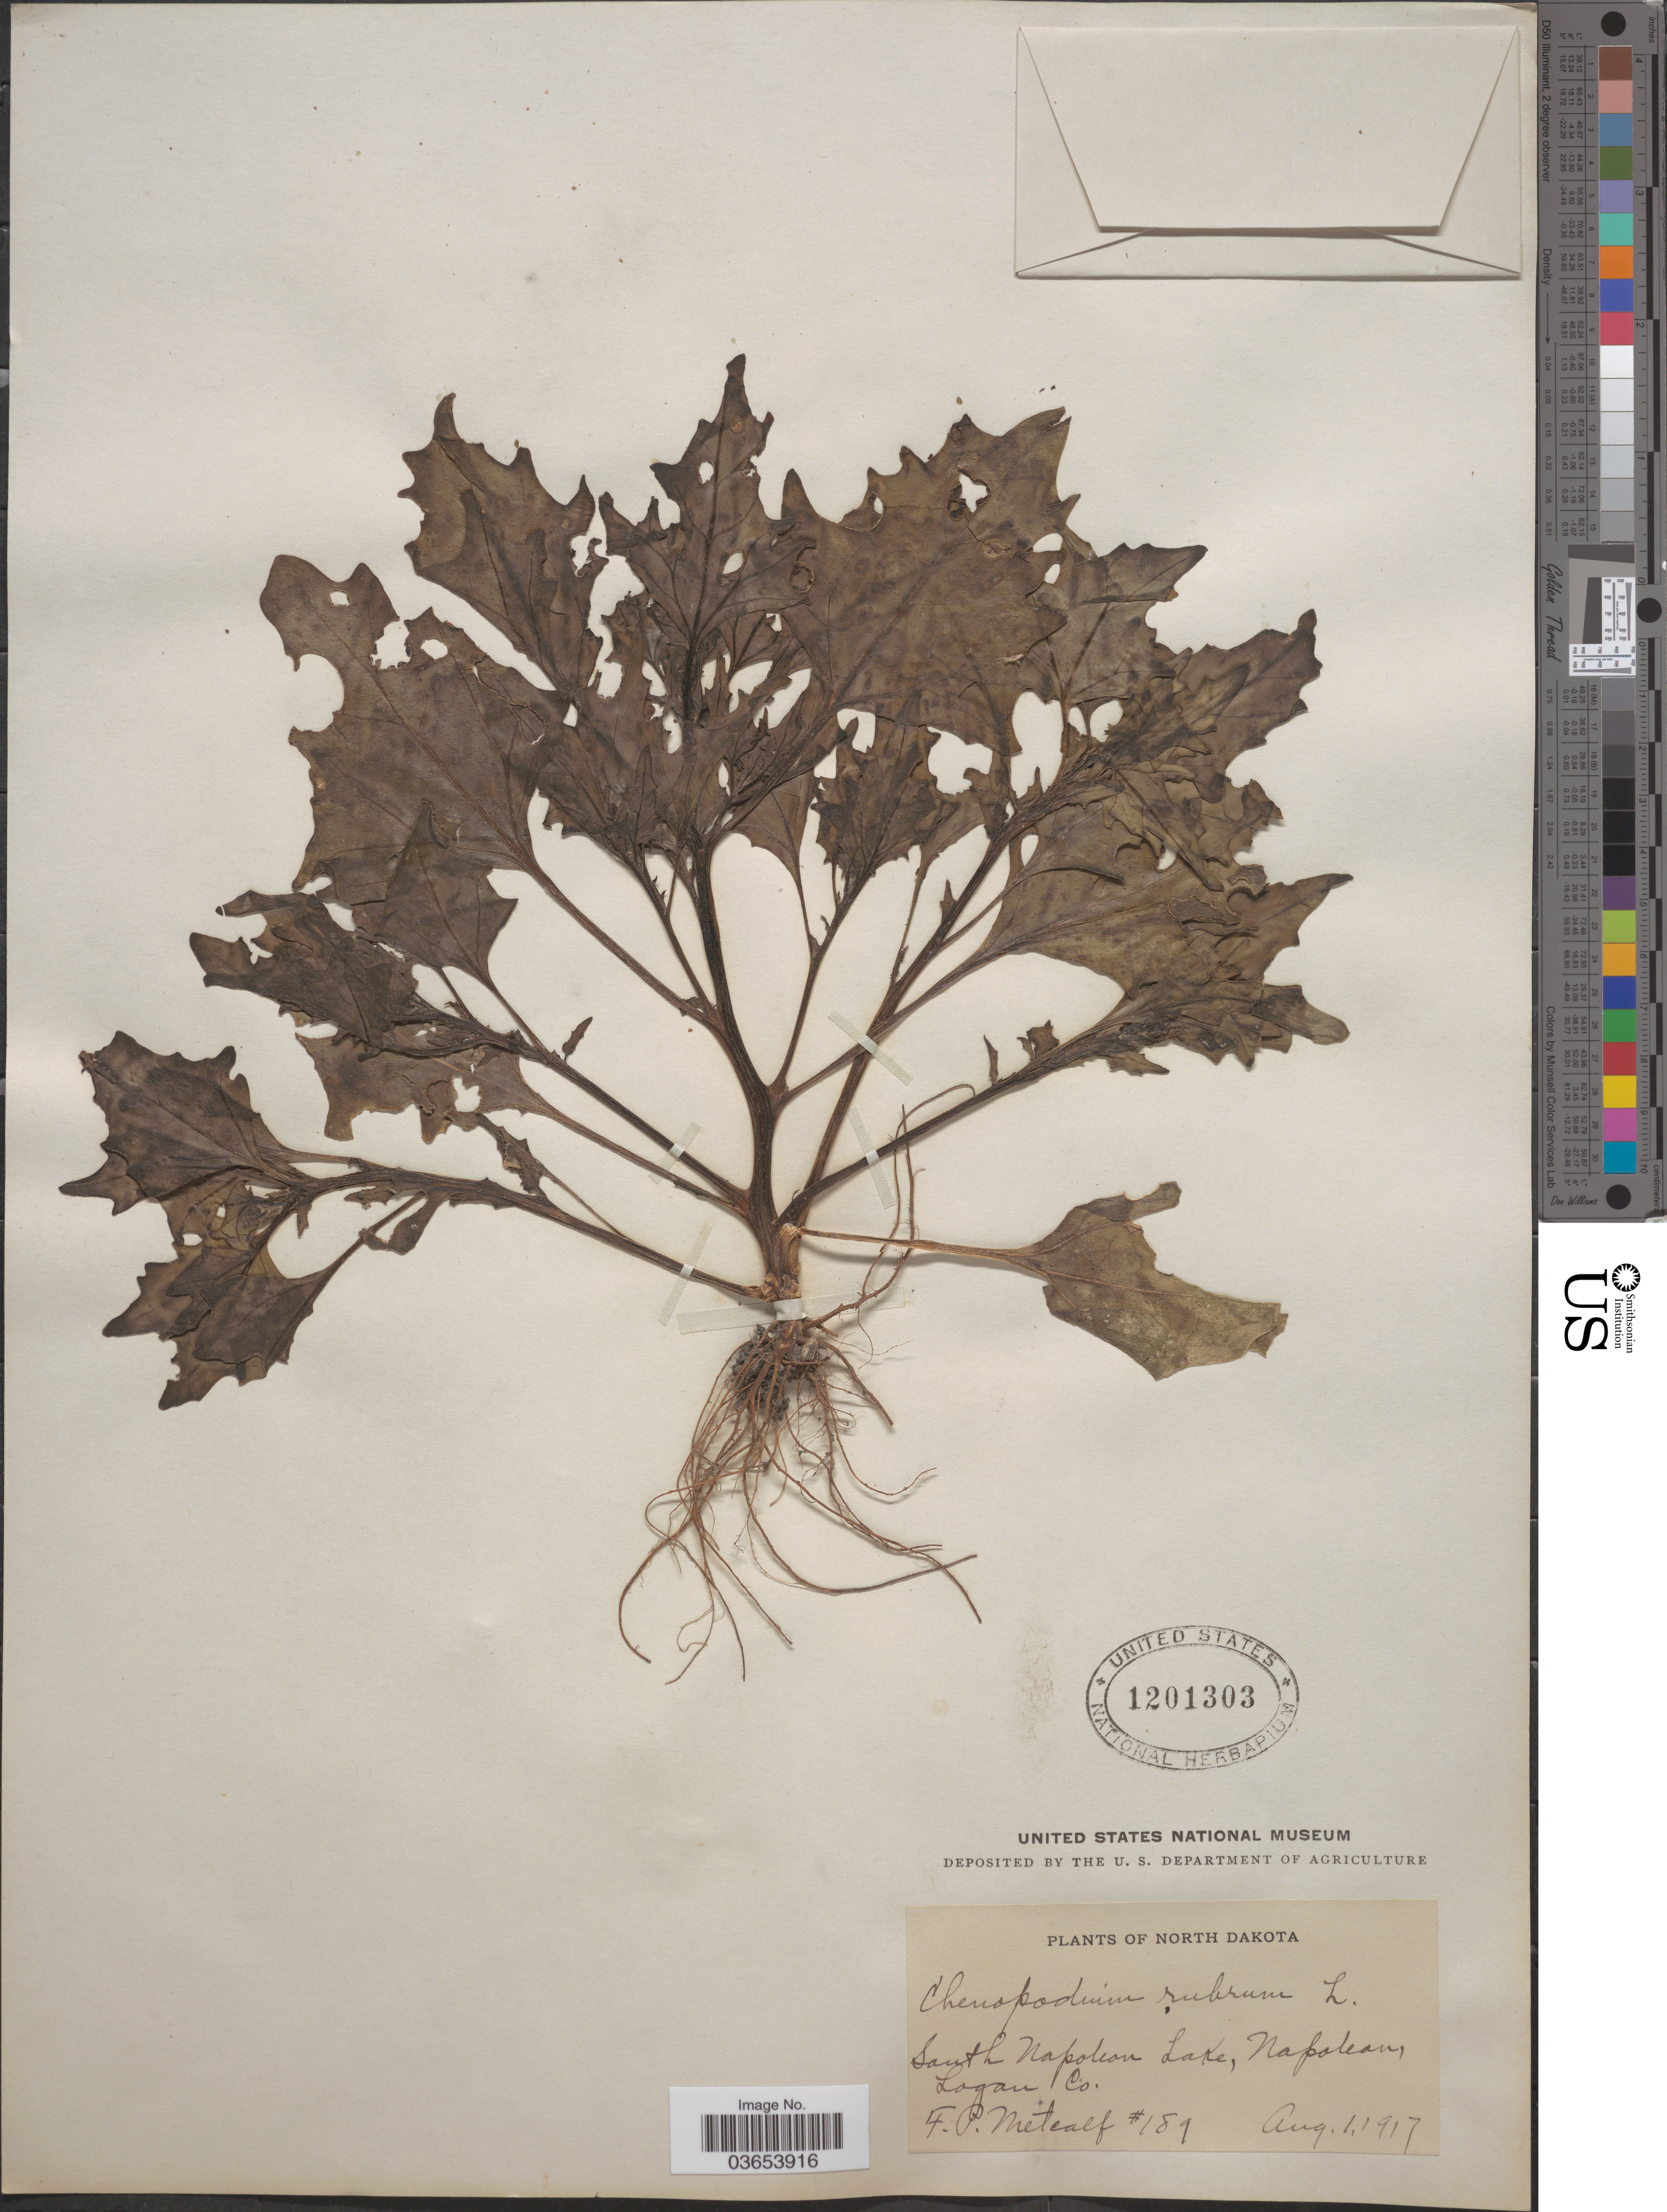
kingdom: Plantae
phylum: Tracheophyta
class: Magnoliopsida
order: Caryophyllales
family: Amaranthaceae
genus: Chenopodium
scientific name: Chenopodium rubrum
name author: L.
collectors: F. Metcalf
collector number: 189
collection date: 1917-08-01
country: United States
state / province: North Dakota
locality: South Napoleon Lake, Napoleon, Logan Co.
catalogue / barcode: US 1201303